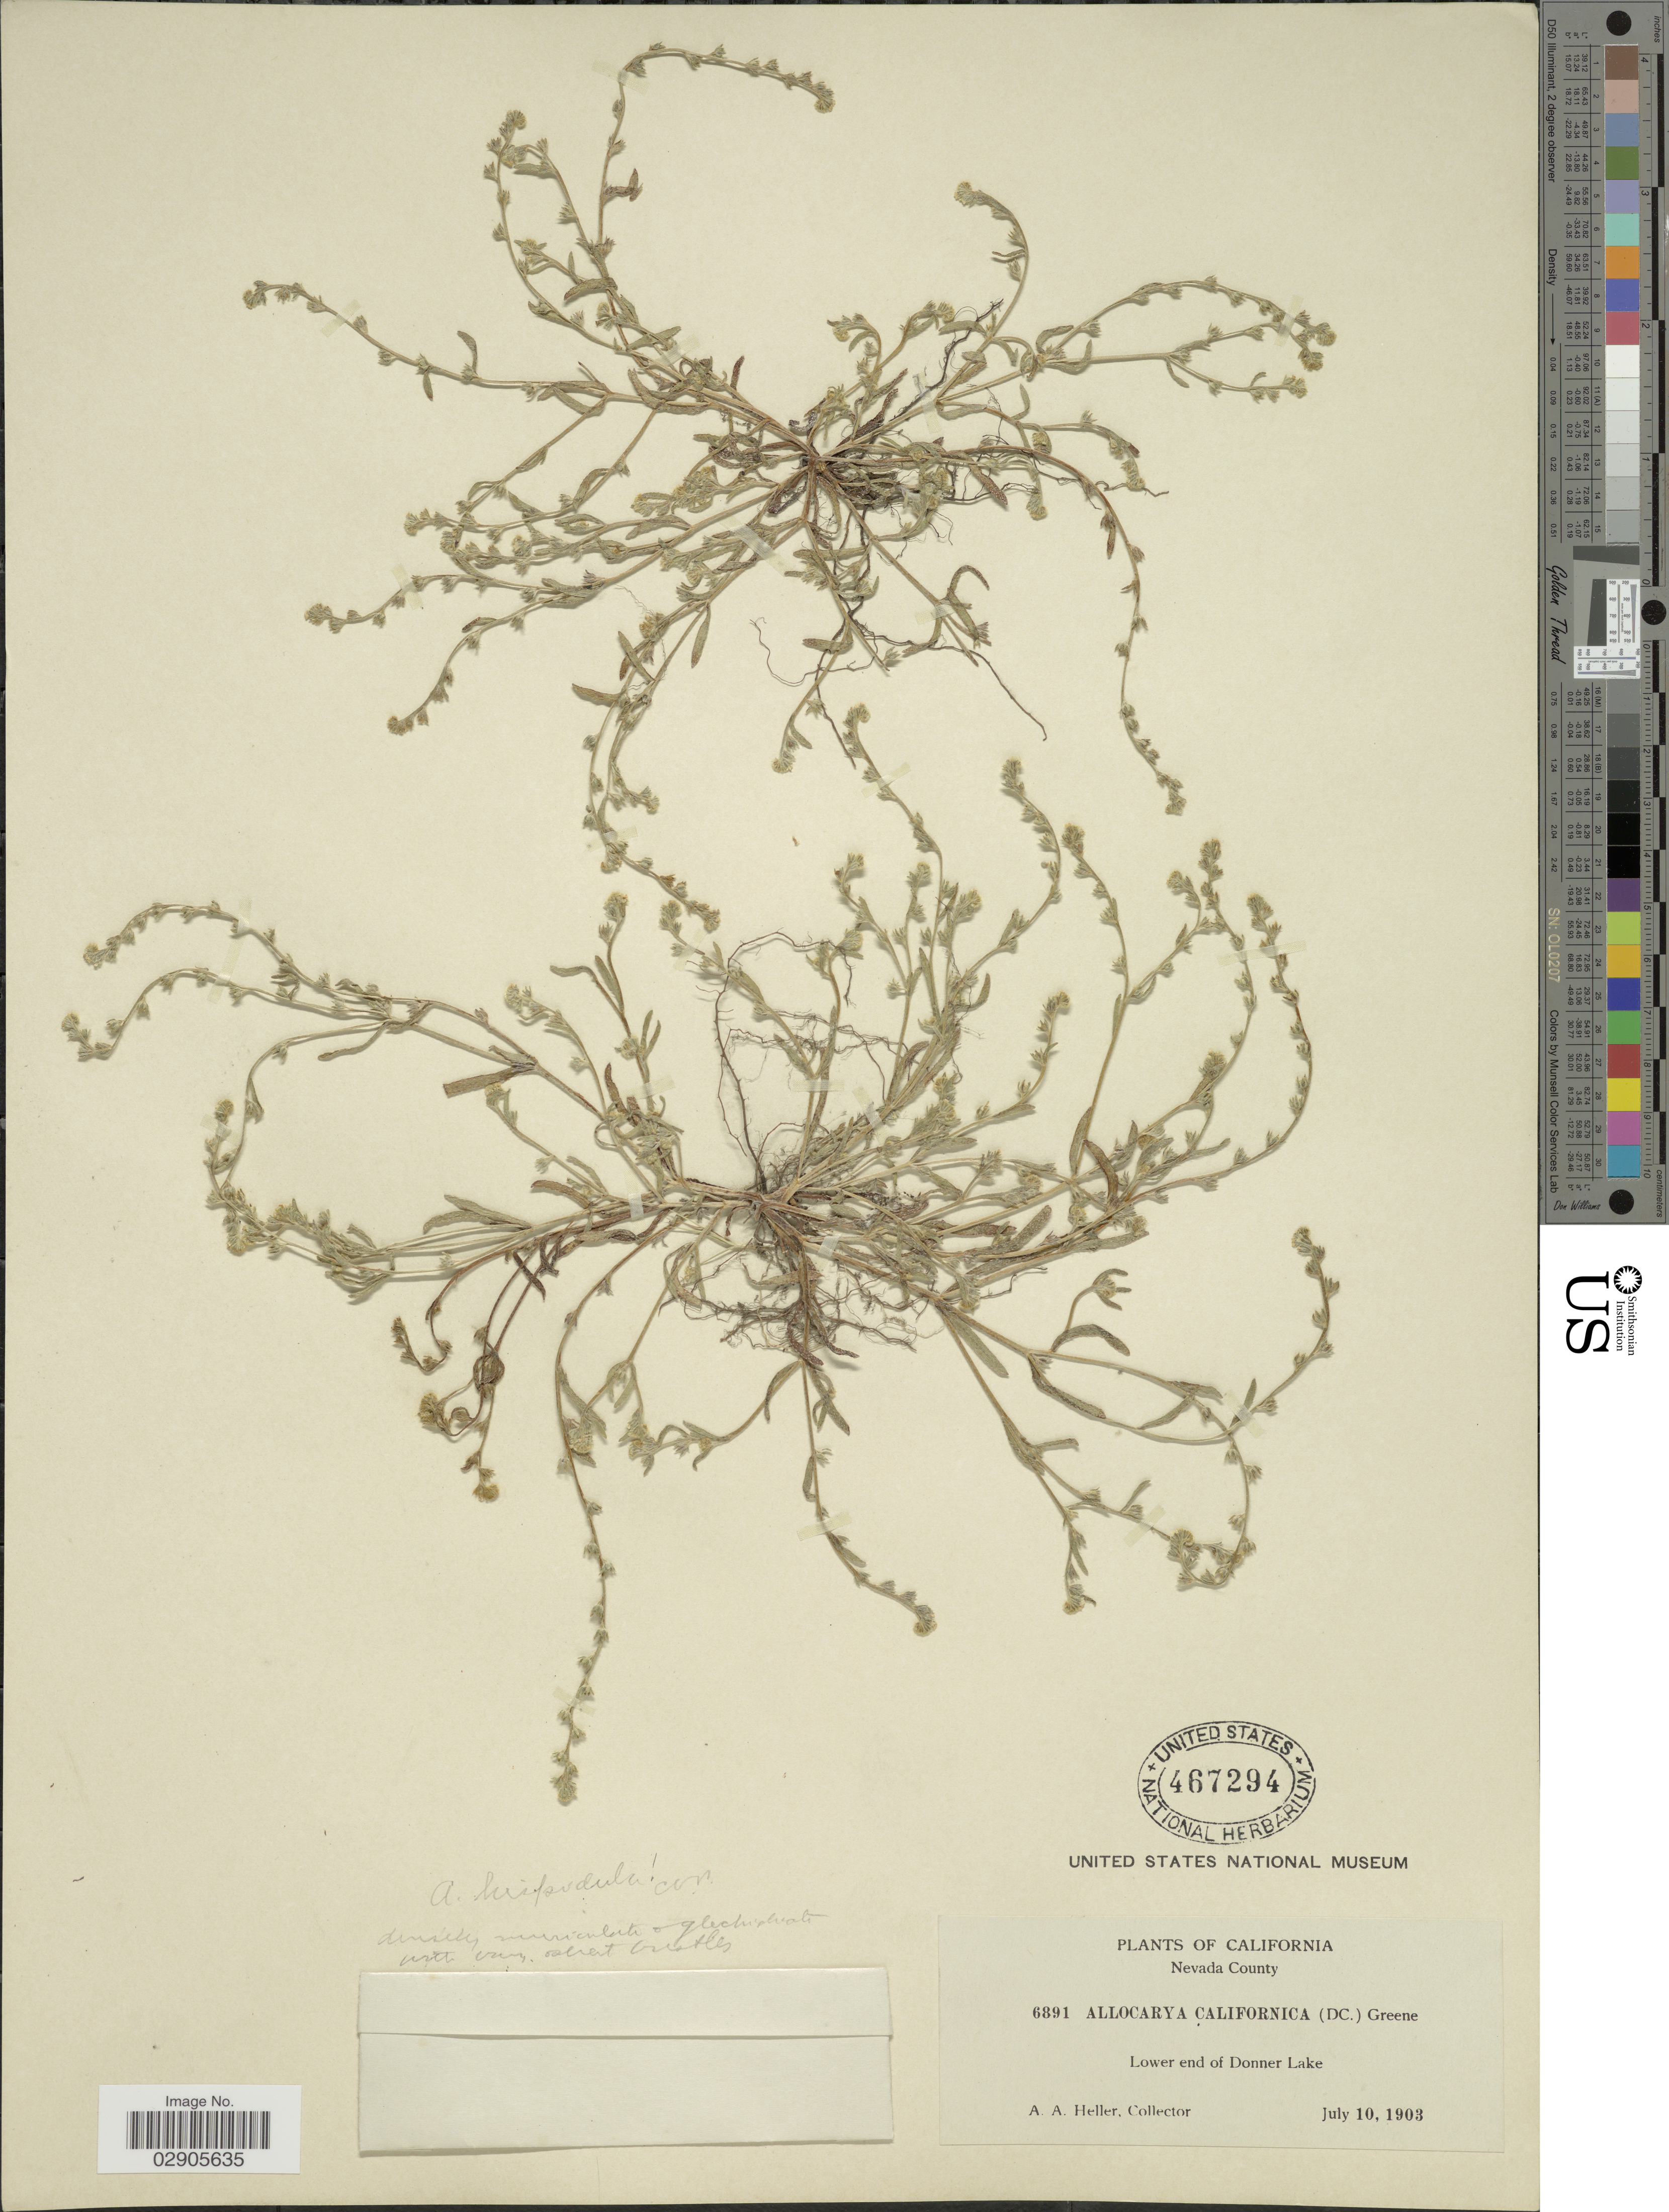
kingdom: Plantae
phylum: Tracheophyta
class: Magnoliopsida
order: Boraginales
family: Boraginaceae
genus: Plagiobothrys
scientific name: Plagiobothrys hispidulus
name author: (Greene) I.M. Johnst.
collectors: A. A. Heller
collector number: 6891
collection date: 1903-07-10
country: United States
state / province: California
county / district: Nevada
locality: Nevada County. Lower end of Donner Lake.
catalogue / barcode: US 467294